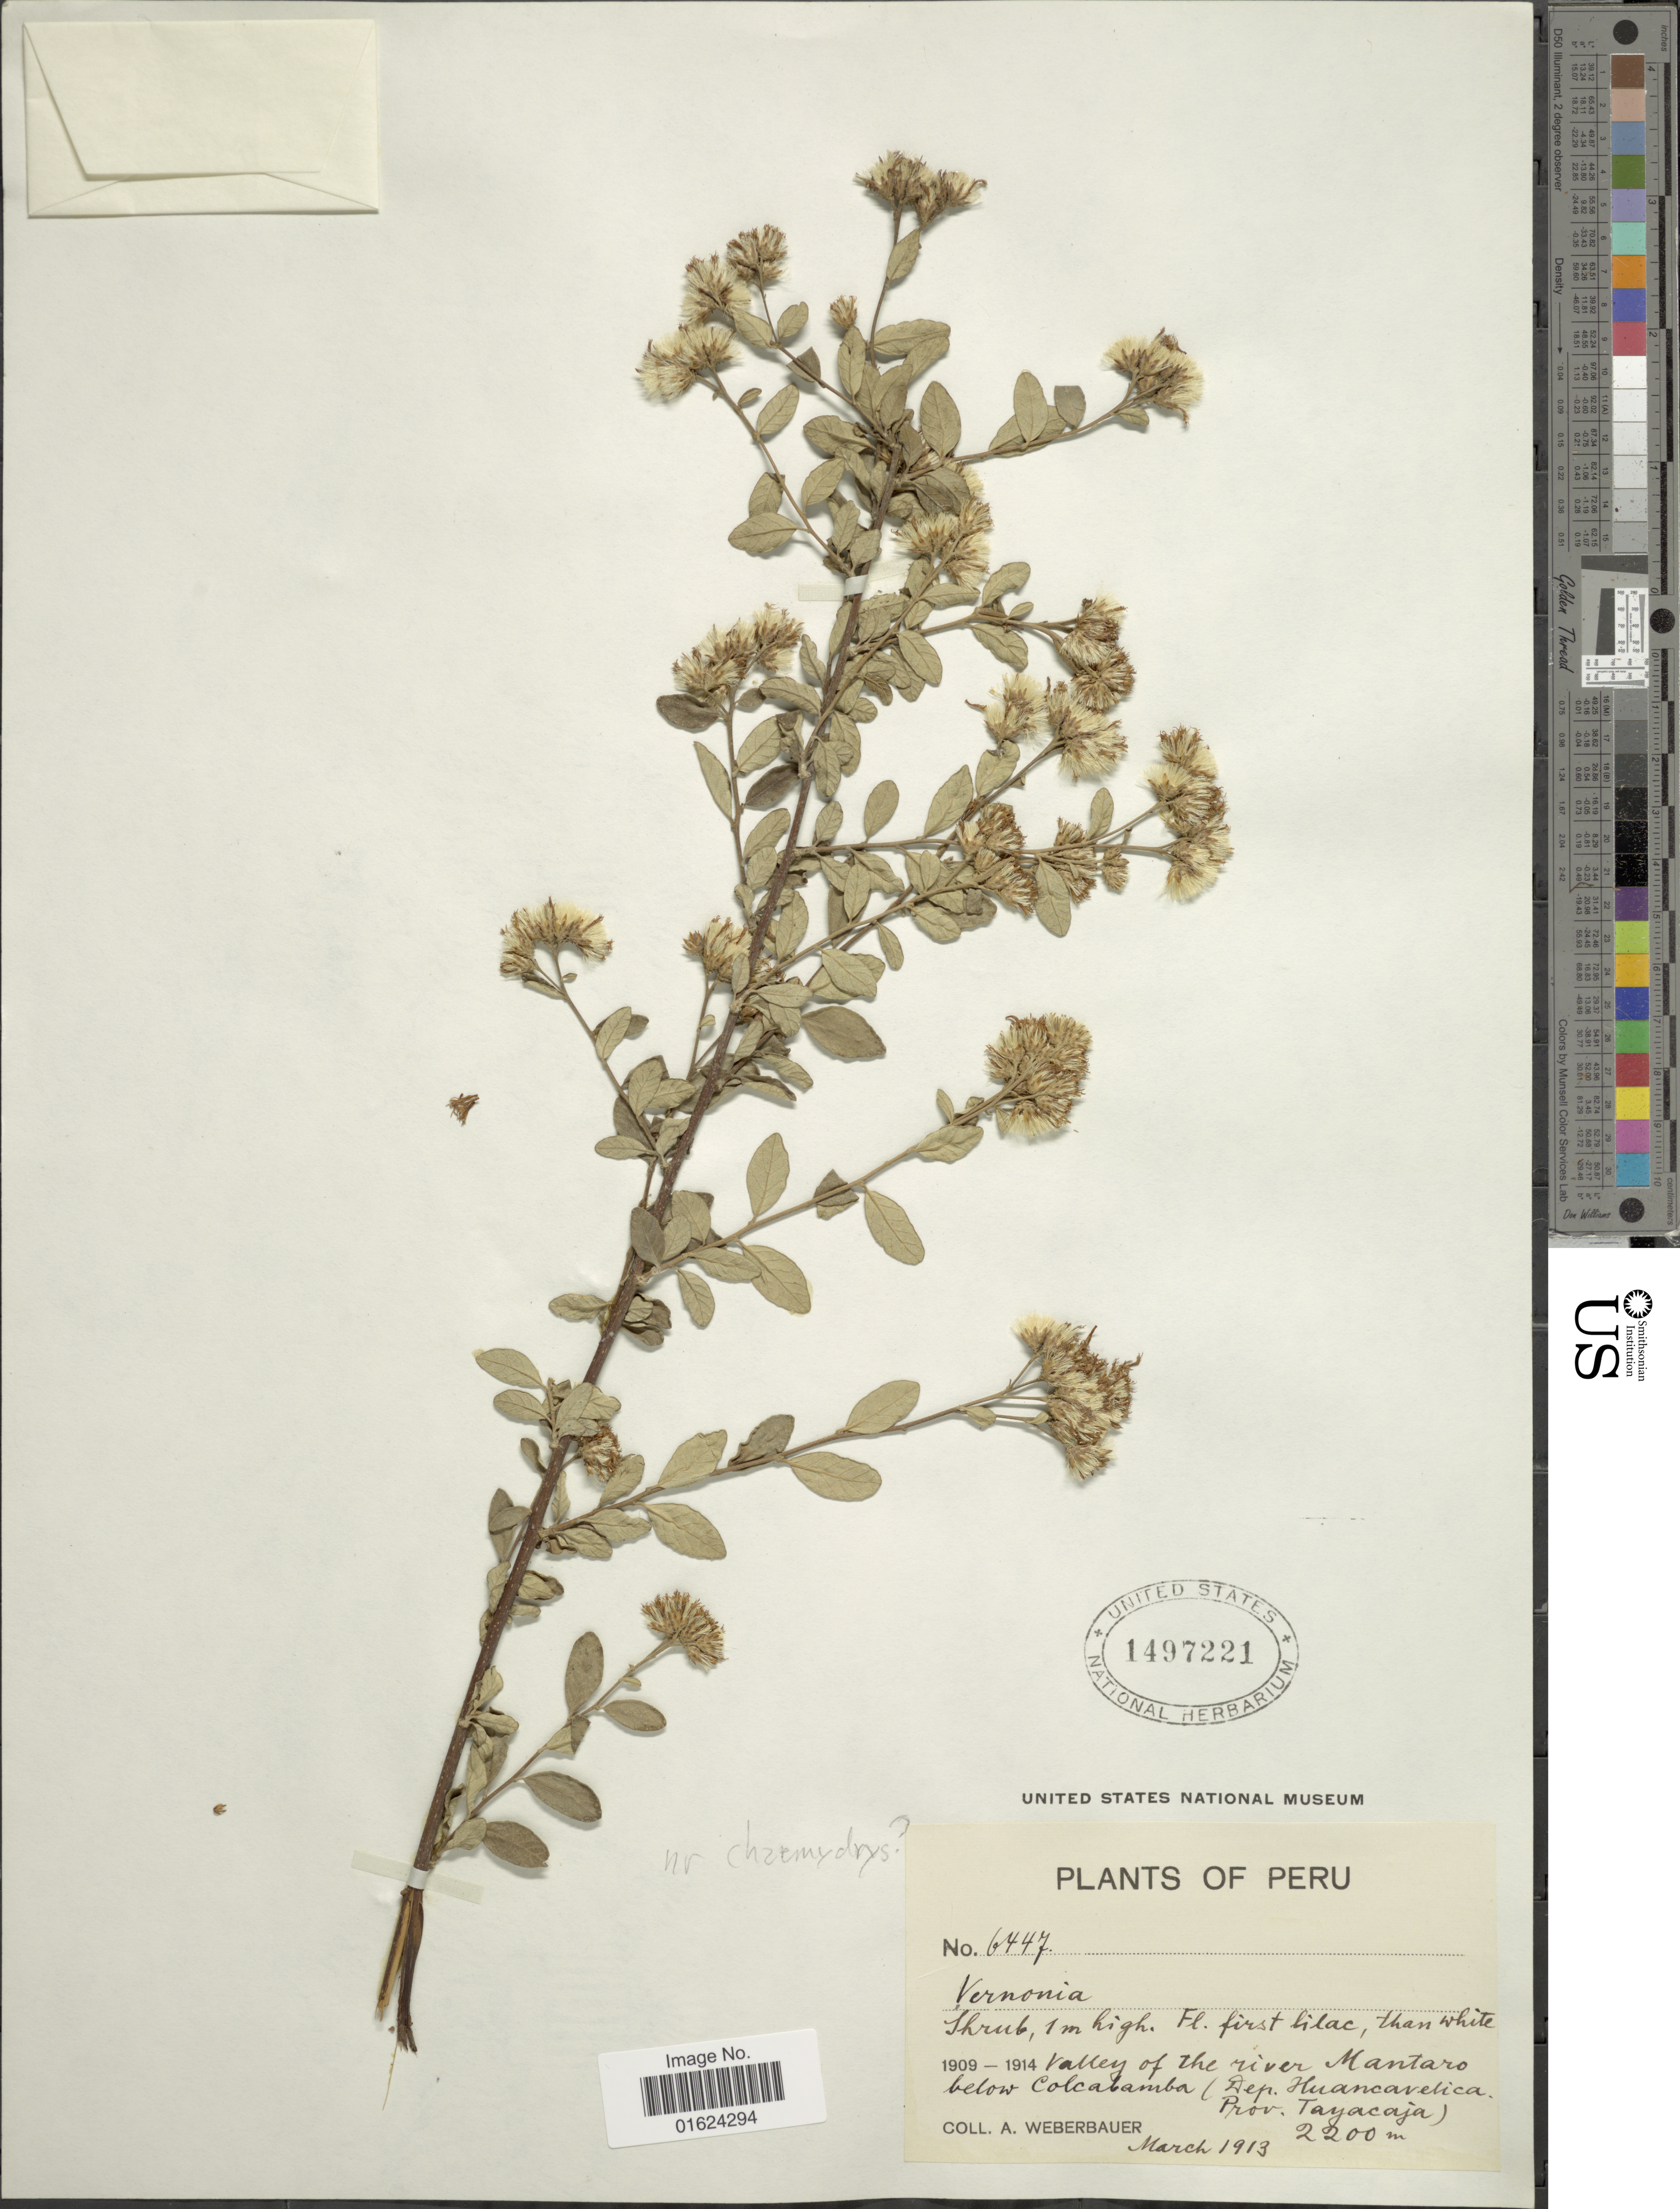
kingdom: Plantae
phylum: Tracheophyta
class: Magnoliopsida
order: Asterales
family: Asteraceae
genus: Vernonanthura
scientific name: Vernonanthura chamaedrys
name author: (Less.) H. Rob.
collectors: A. Weberbauer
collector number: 6447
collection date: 1913-03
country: Peru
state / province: Huancavelica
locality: Peru. Valley of the river Mantaro below Colcabamba (Dep. Huancavelica, Prov. Tayacaja).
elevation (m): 2200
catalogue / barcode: US 1497221